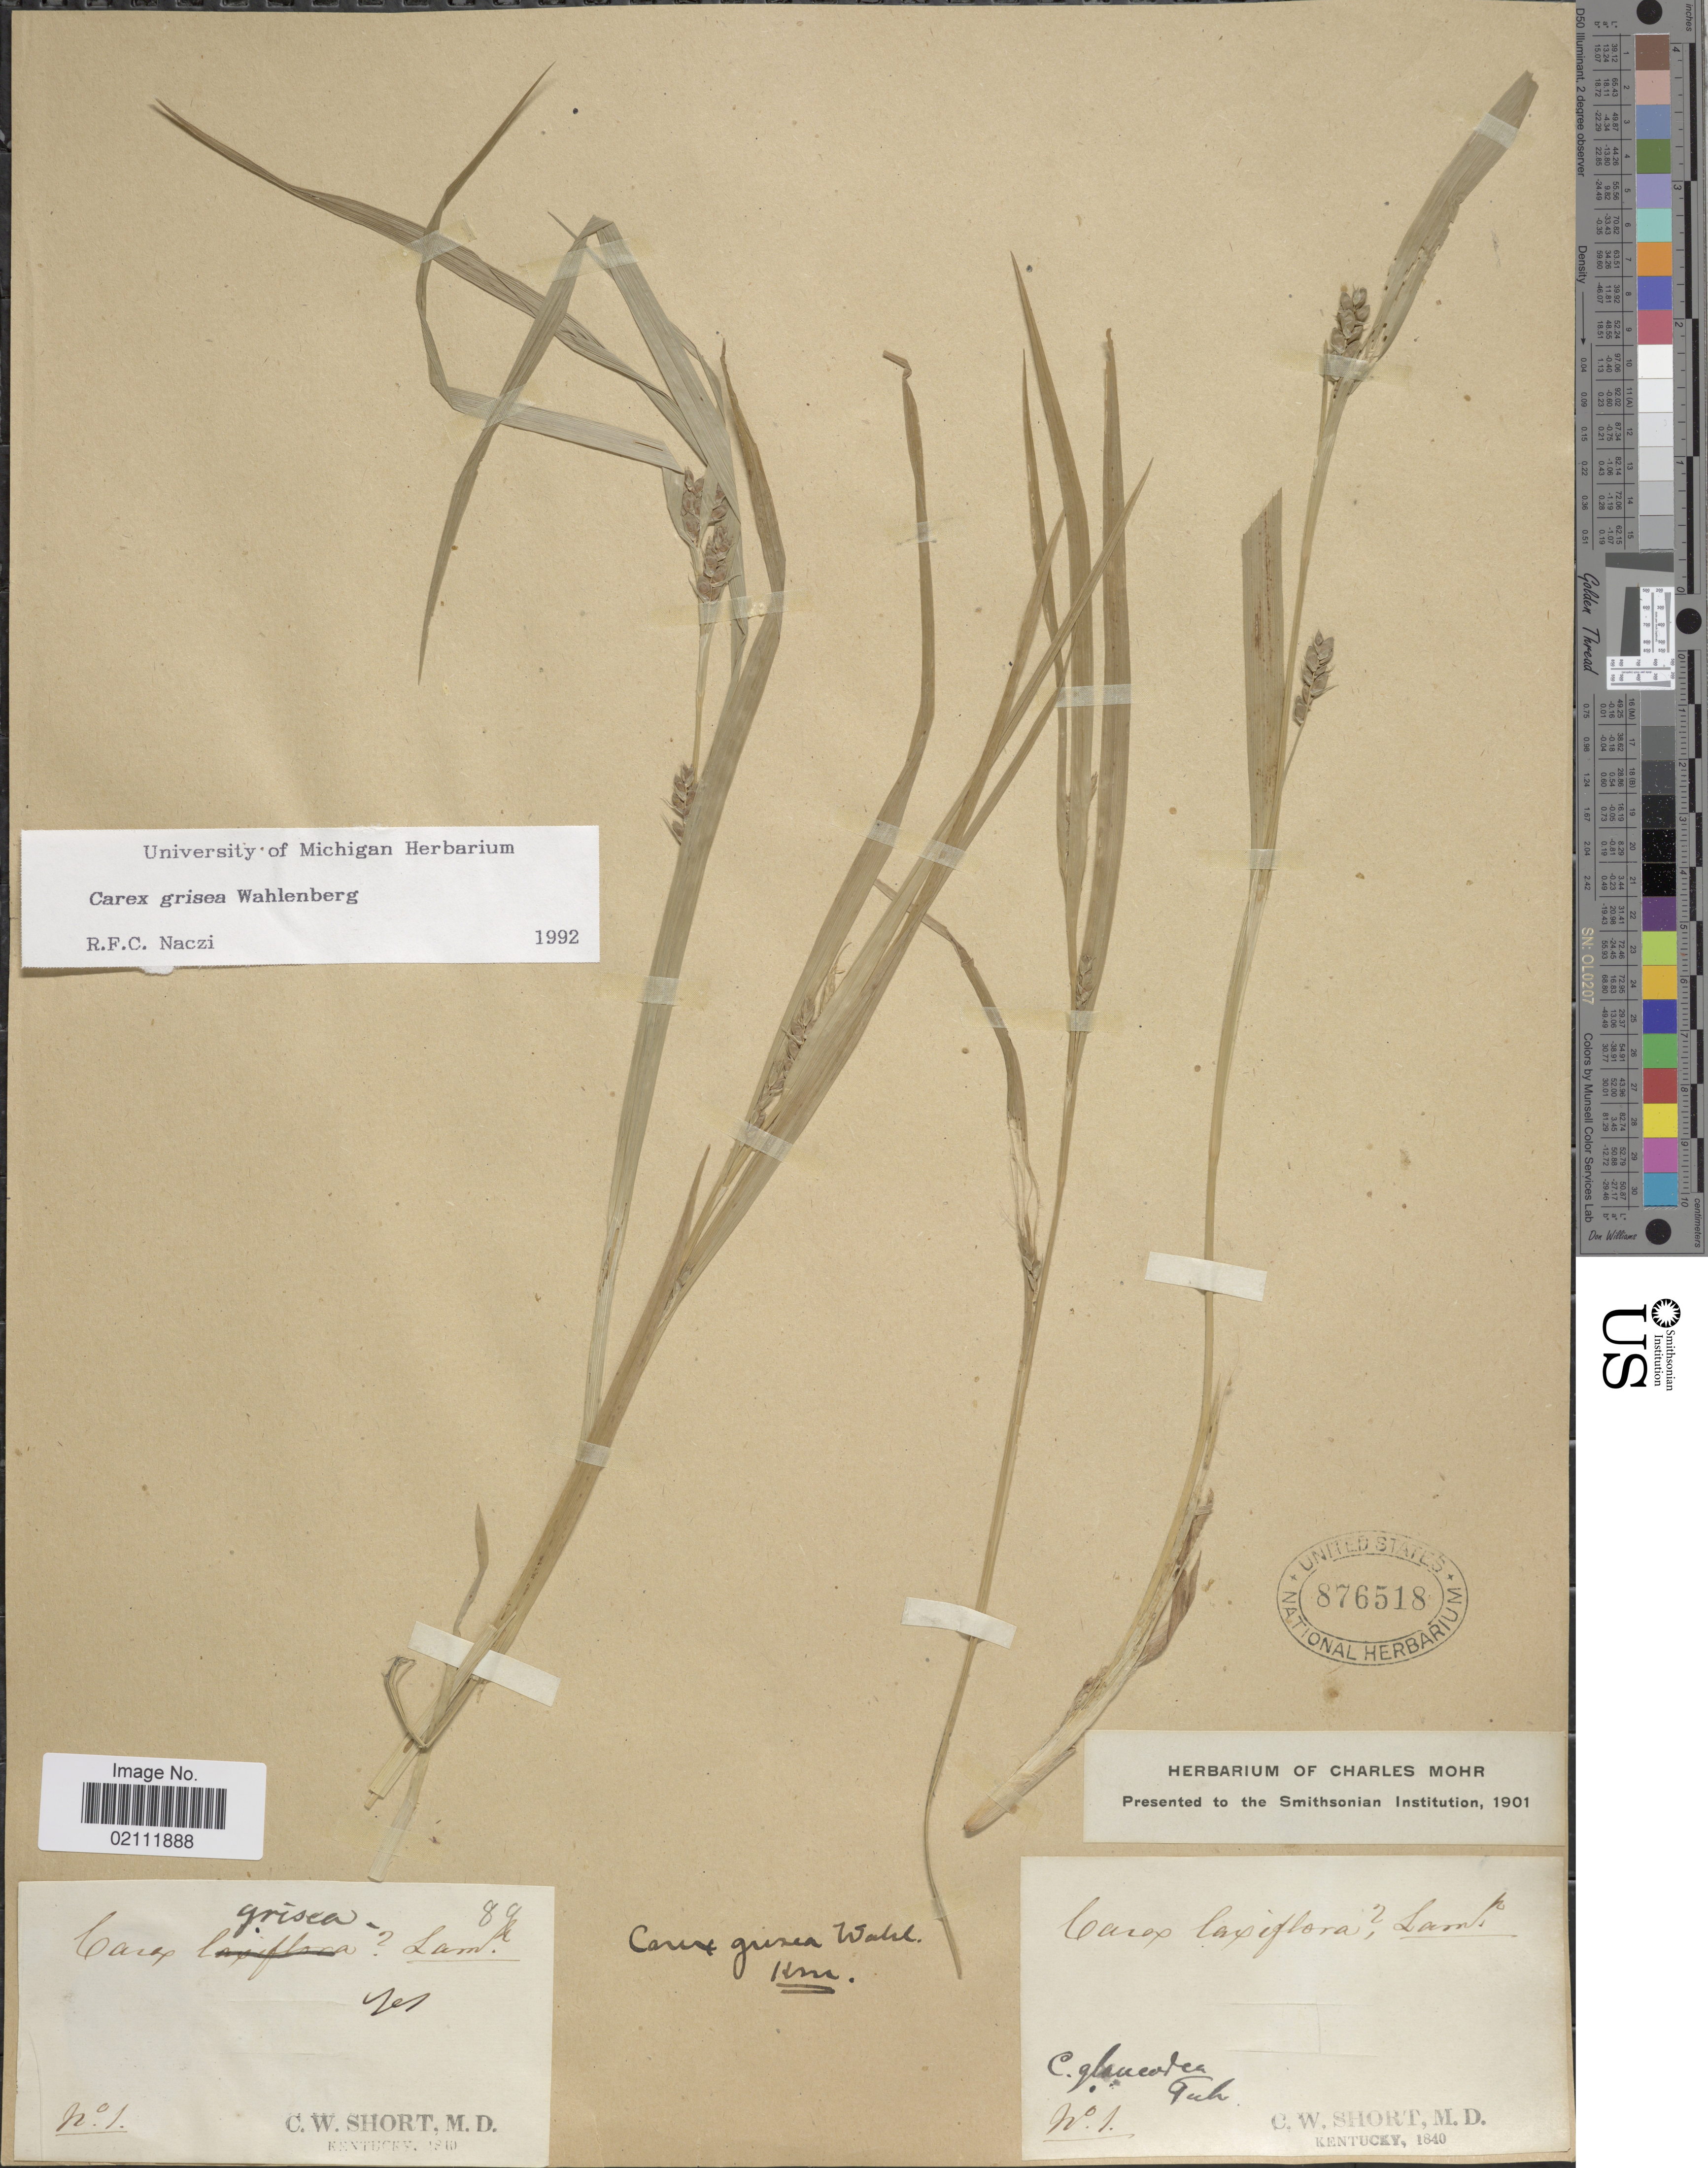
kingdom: Plantae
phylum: Tracheophyta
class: Liliopsida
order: Poales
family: Cyperaceae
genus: Carex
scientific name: Carex grisea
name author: Wahlenb.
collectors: C. W. Short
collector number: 1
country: United States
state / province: Vermont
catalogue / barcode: US 876518